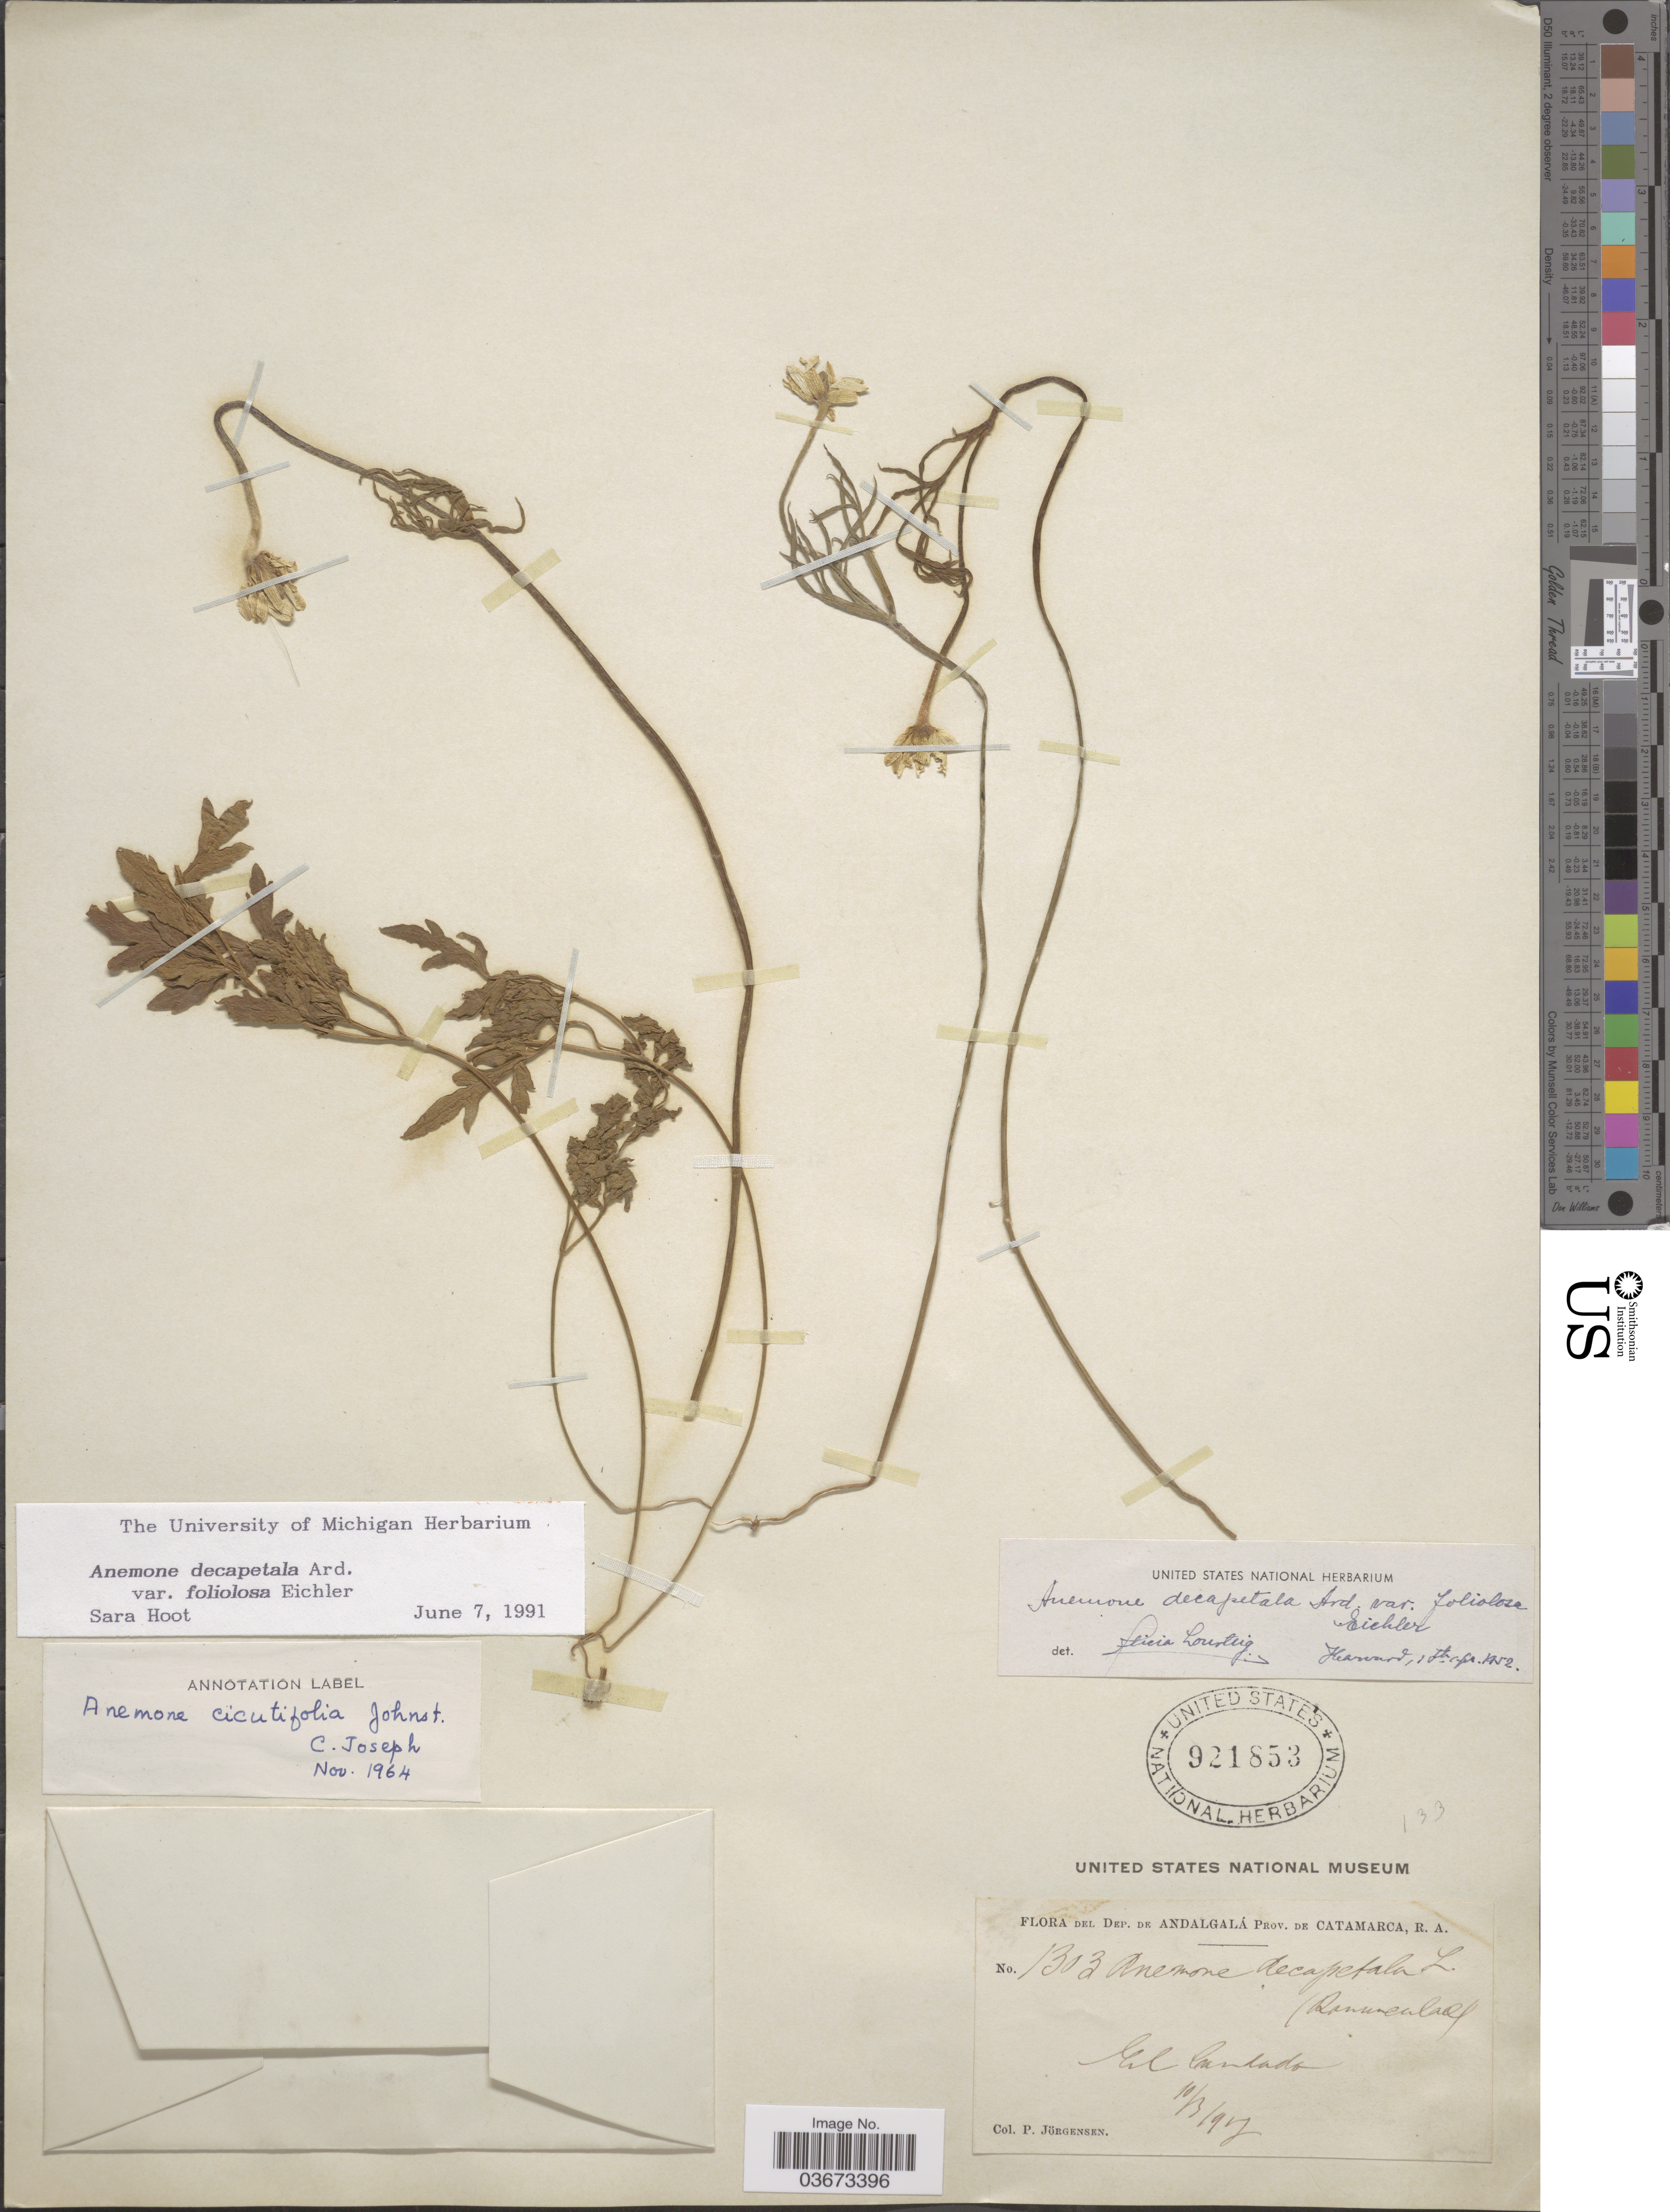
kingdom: Plantae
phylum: Tracheophyta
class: Magnoliopsida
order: Ranunculales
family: Ranunculaceae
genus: Anemone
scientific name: Anemone cicutifolia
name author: I.M. Johnst.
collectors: P. Jörgensen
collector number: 1303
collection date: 1907-03-10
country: Argentina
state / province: Catamarca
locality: Dep. de Andalgalá. El Candado.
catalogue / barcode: US 921853